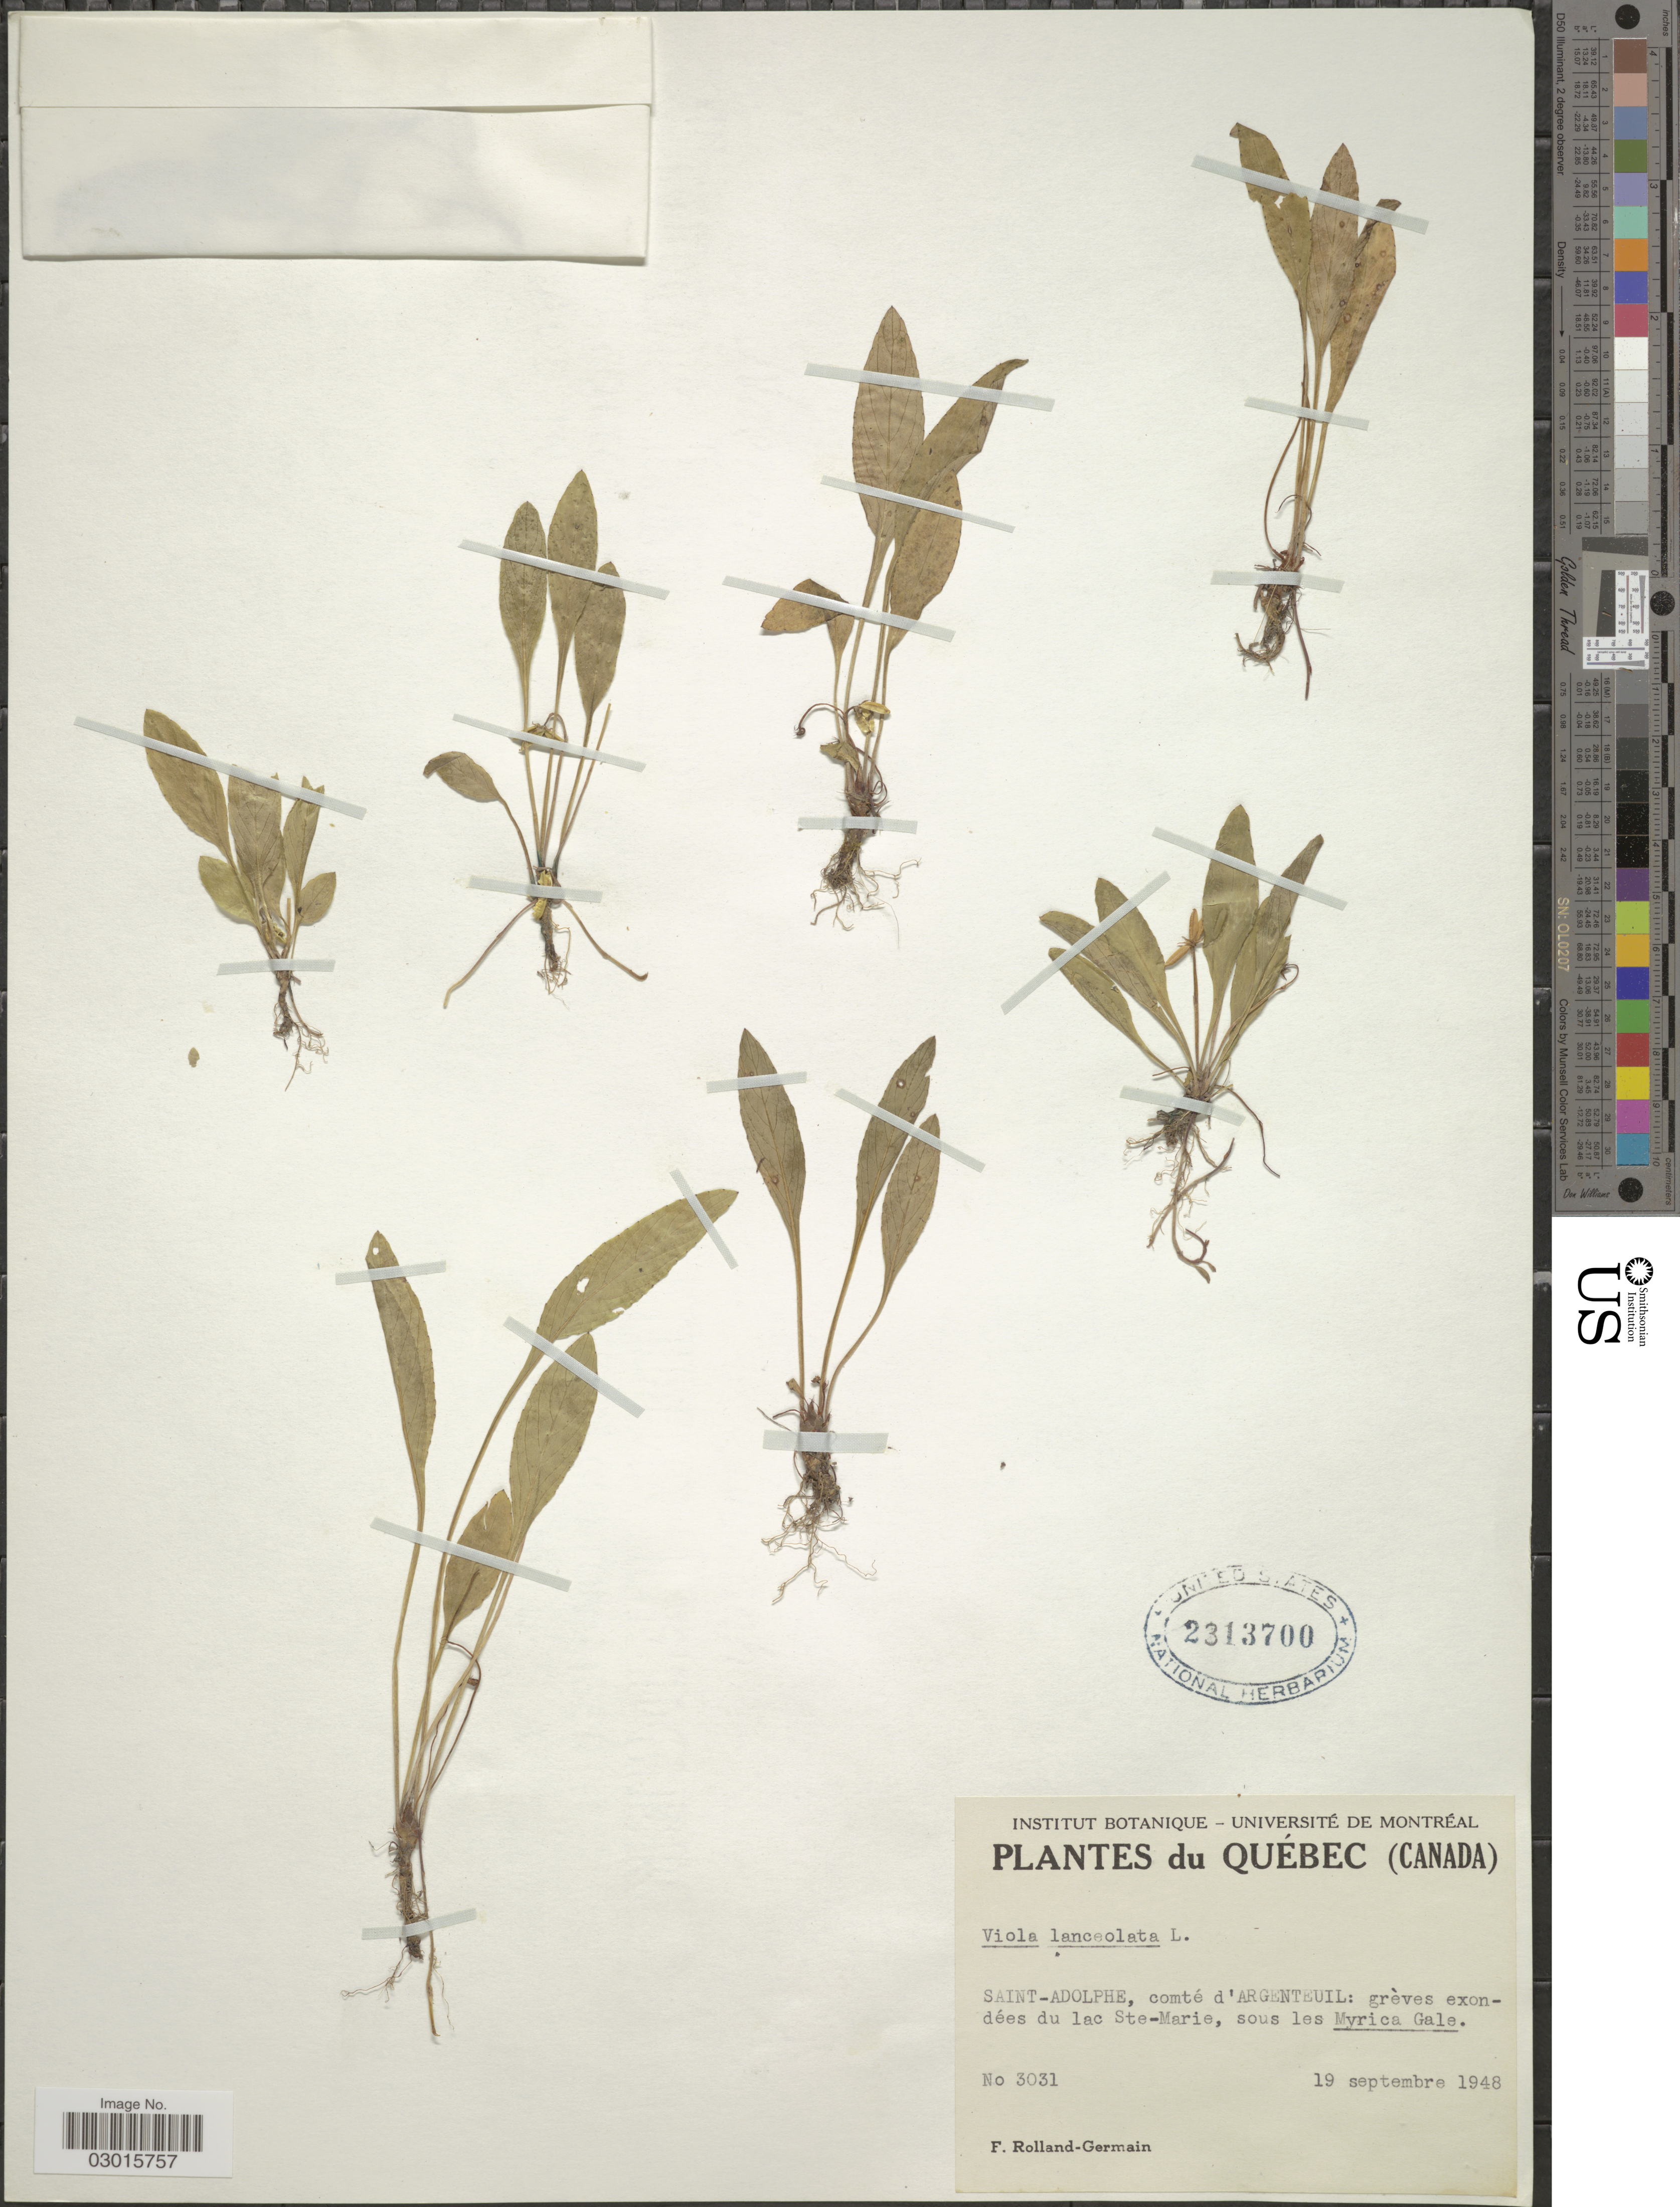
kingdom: Plantae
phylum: Tracheophyta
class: Magnoliopsida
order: Malpighiales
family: Violaceae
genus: Viola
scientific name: Viola lanceolata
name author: L.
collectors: Rolland-Germain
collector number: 3031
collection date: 1948-09-19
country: Canada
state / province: Quebec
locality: Saint-Adolphe, comté d'Argenteuil: grèves exondées du lac Ste-Marie, sous les Myrica Gale.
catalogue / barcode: US 2313700